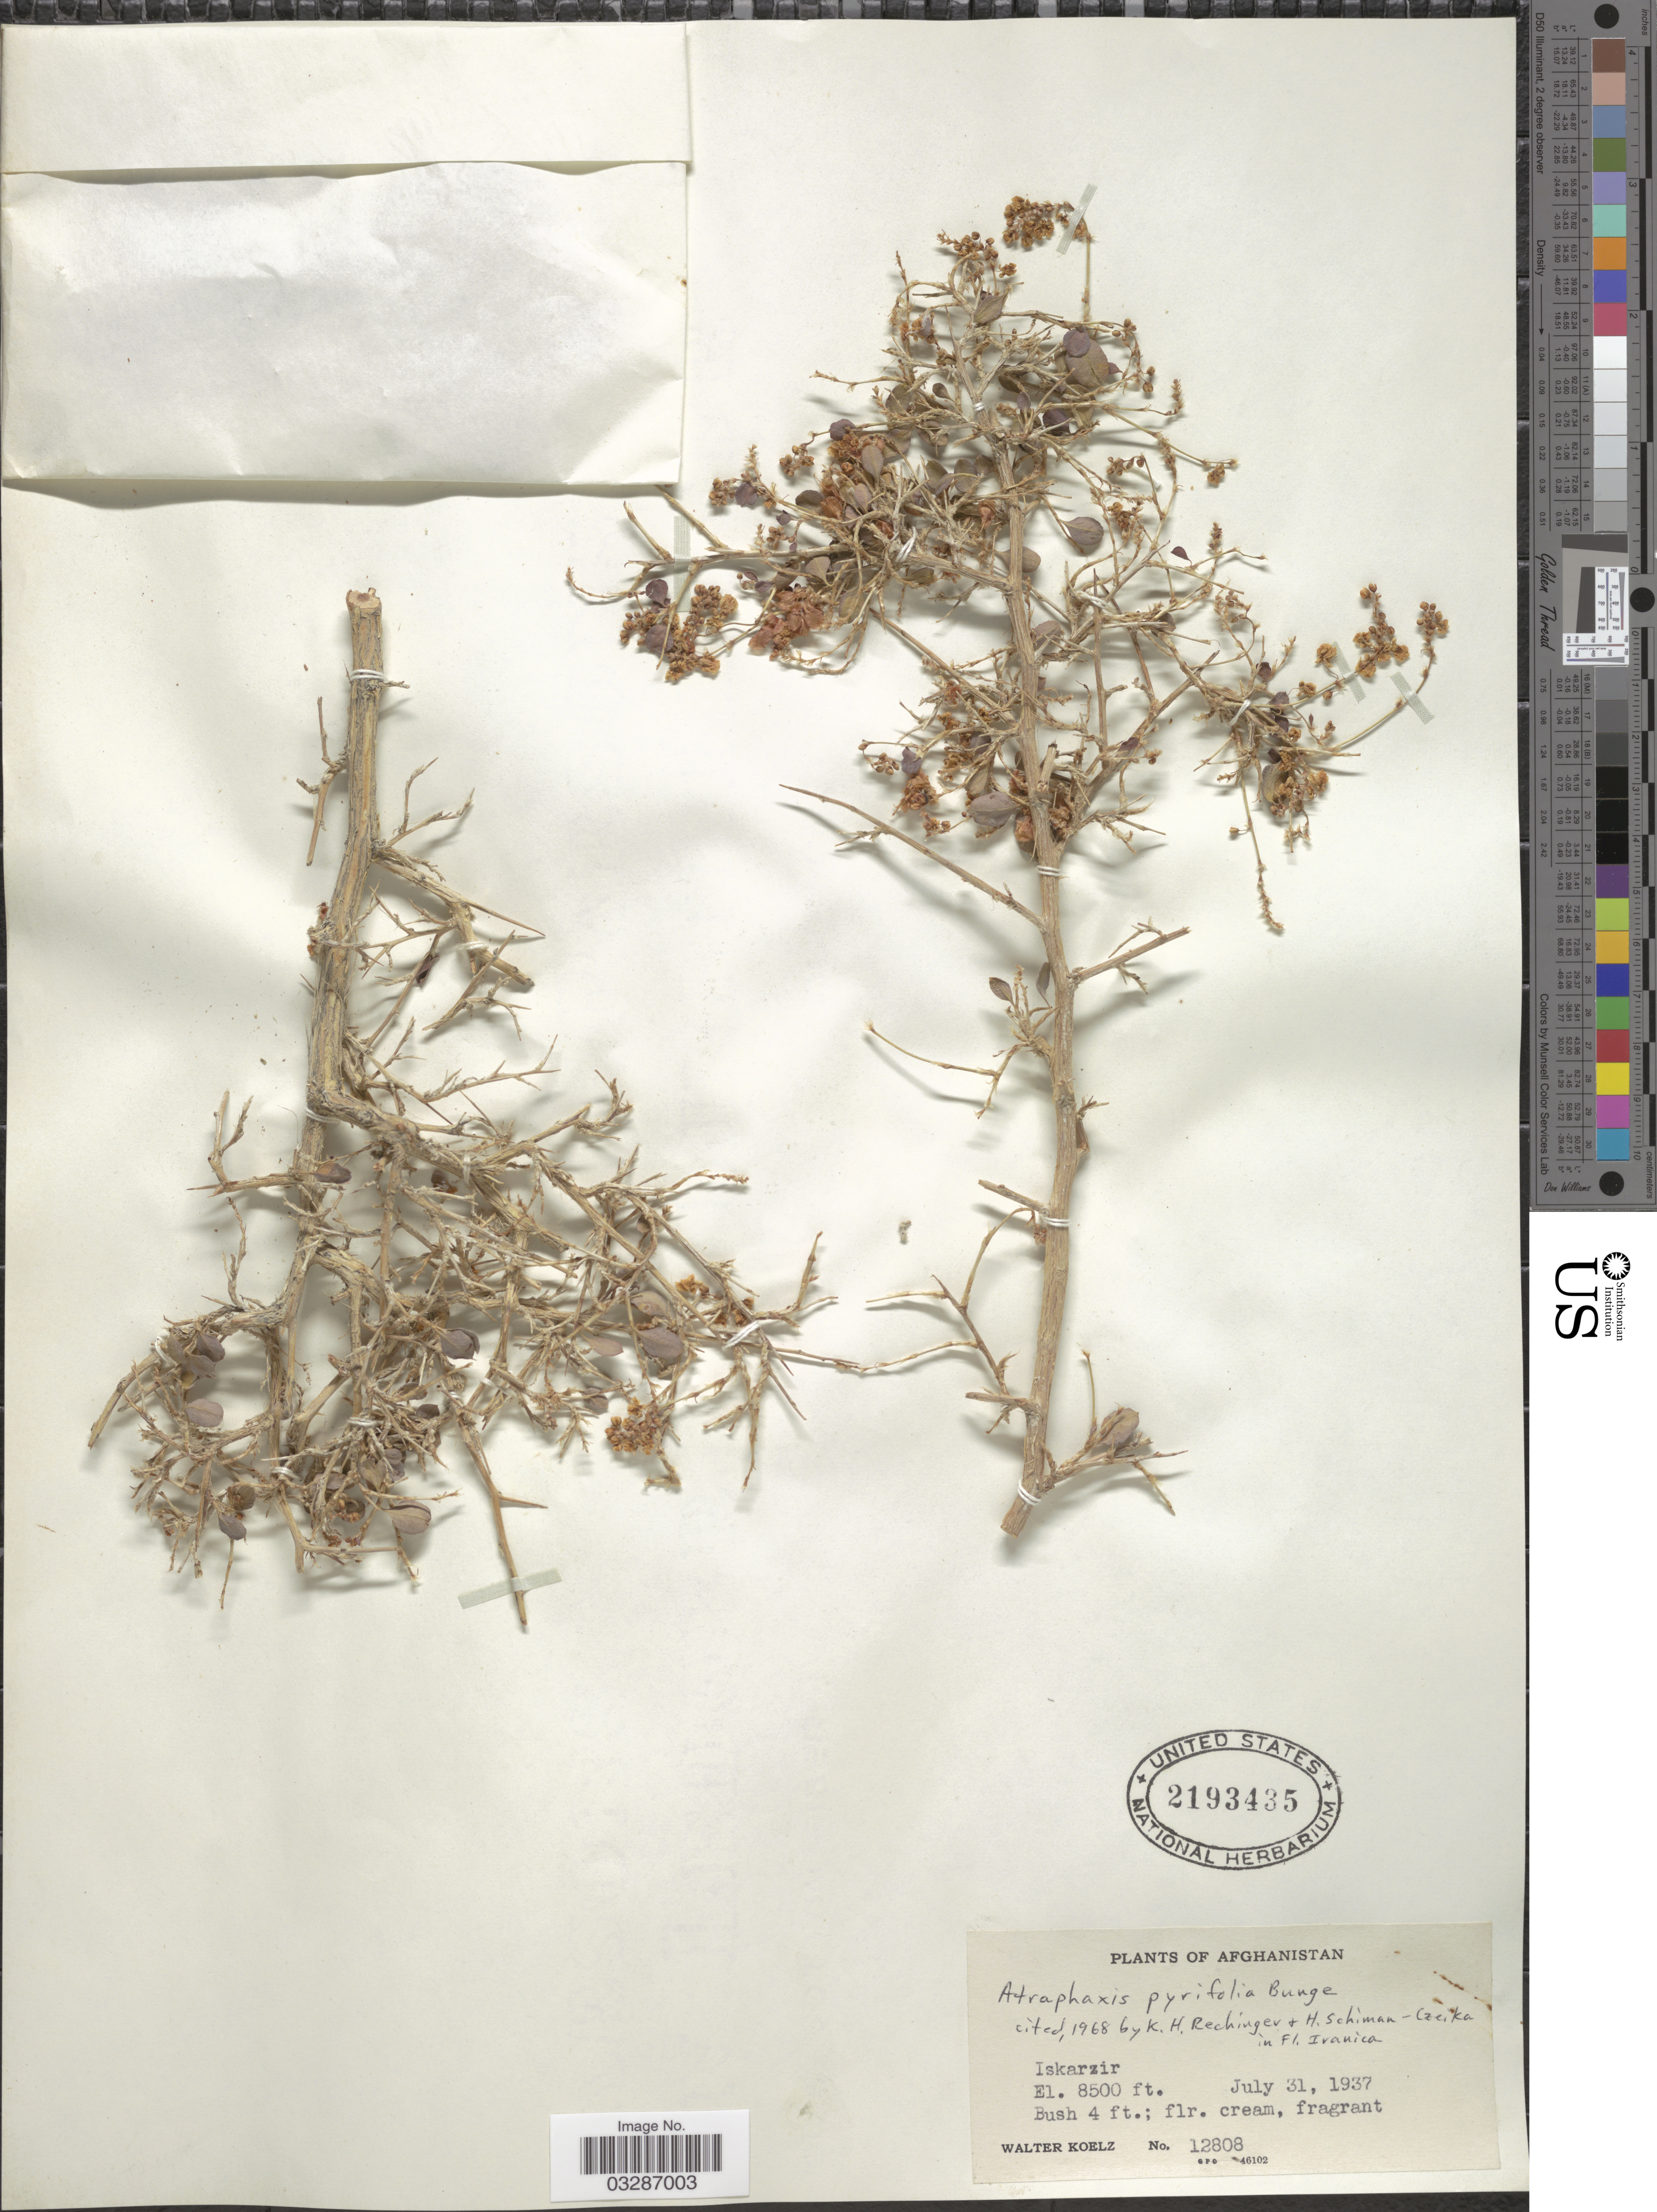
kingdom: Plantae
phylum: Tracheophyta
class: Magnoliopsida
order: Caryophyllales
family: Polygonaceae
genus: Atraphaxis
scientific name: Atraphaxis pyrifolia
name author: Bunge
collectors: W. N. Koelz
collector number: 12808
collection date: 1937-07-31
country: Afghanistan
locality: Iskarzir.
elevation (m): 2591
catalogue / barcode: US 2193435